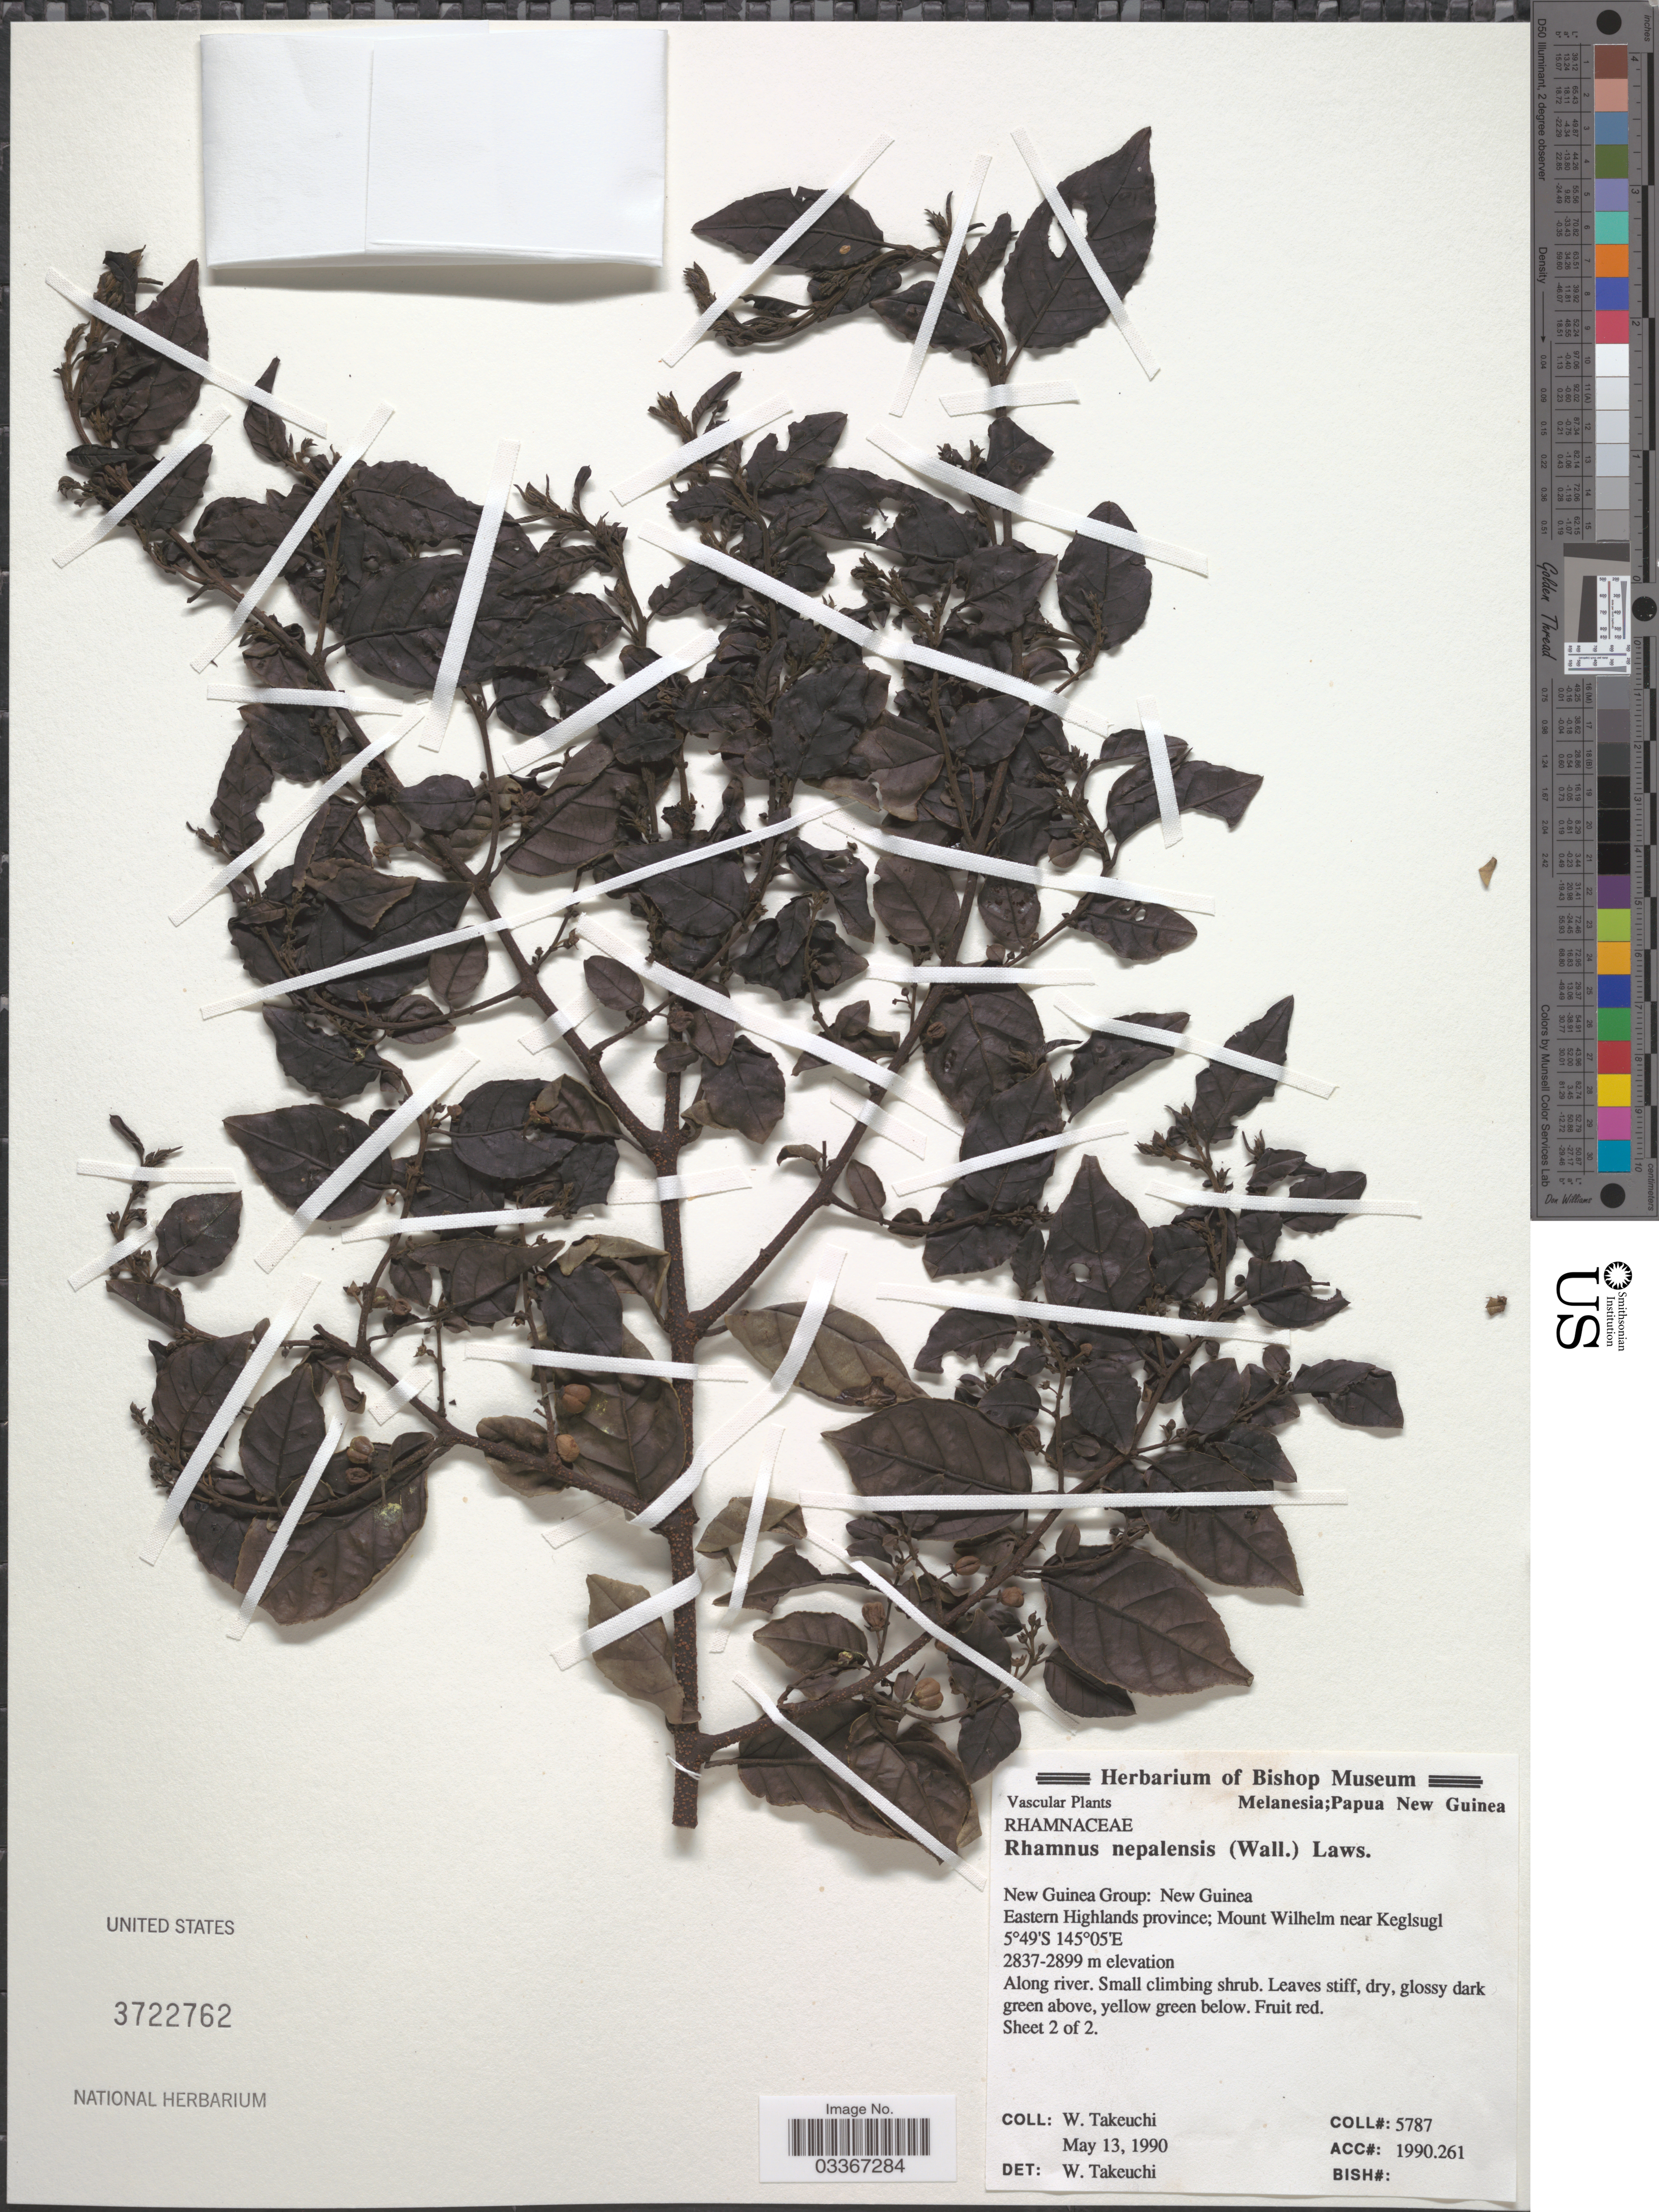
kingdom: Plantae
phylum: Tracheophyta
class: Magnoliopsida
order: Rosales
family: Rhamnaceae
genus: Rhamnus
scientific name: Rhamnus nepalensis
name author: (Wall.) M.A. Lawson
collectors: W. Takeuchi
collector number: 5787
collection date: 1990-05-13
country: Papua New Guinea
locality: New Guinea Group: New Guinea. Eastern Highlands province; Mount Wilhelm near Keglsugl.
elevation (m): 2837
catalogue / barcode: US 3722762